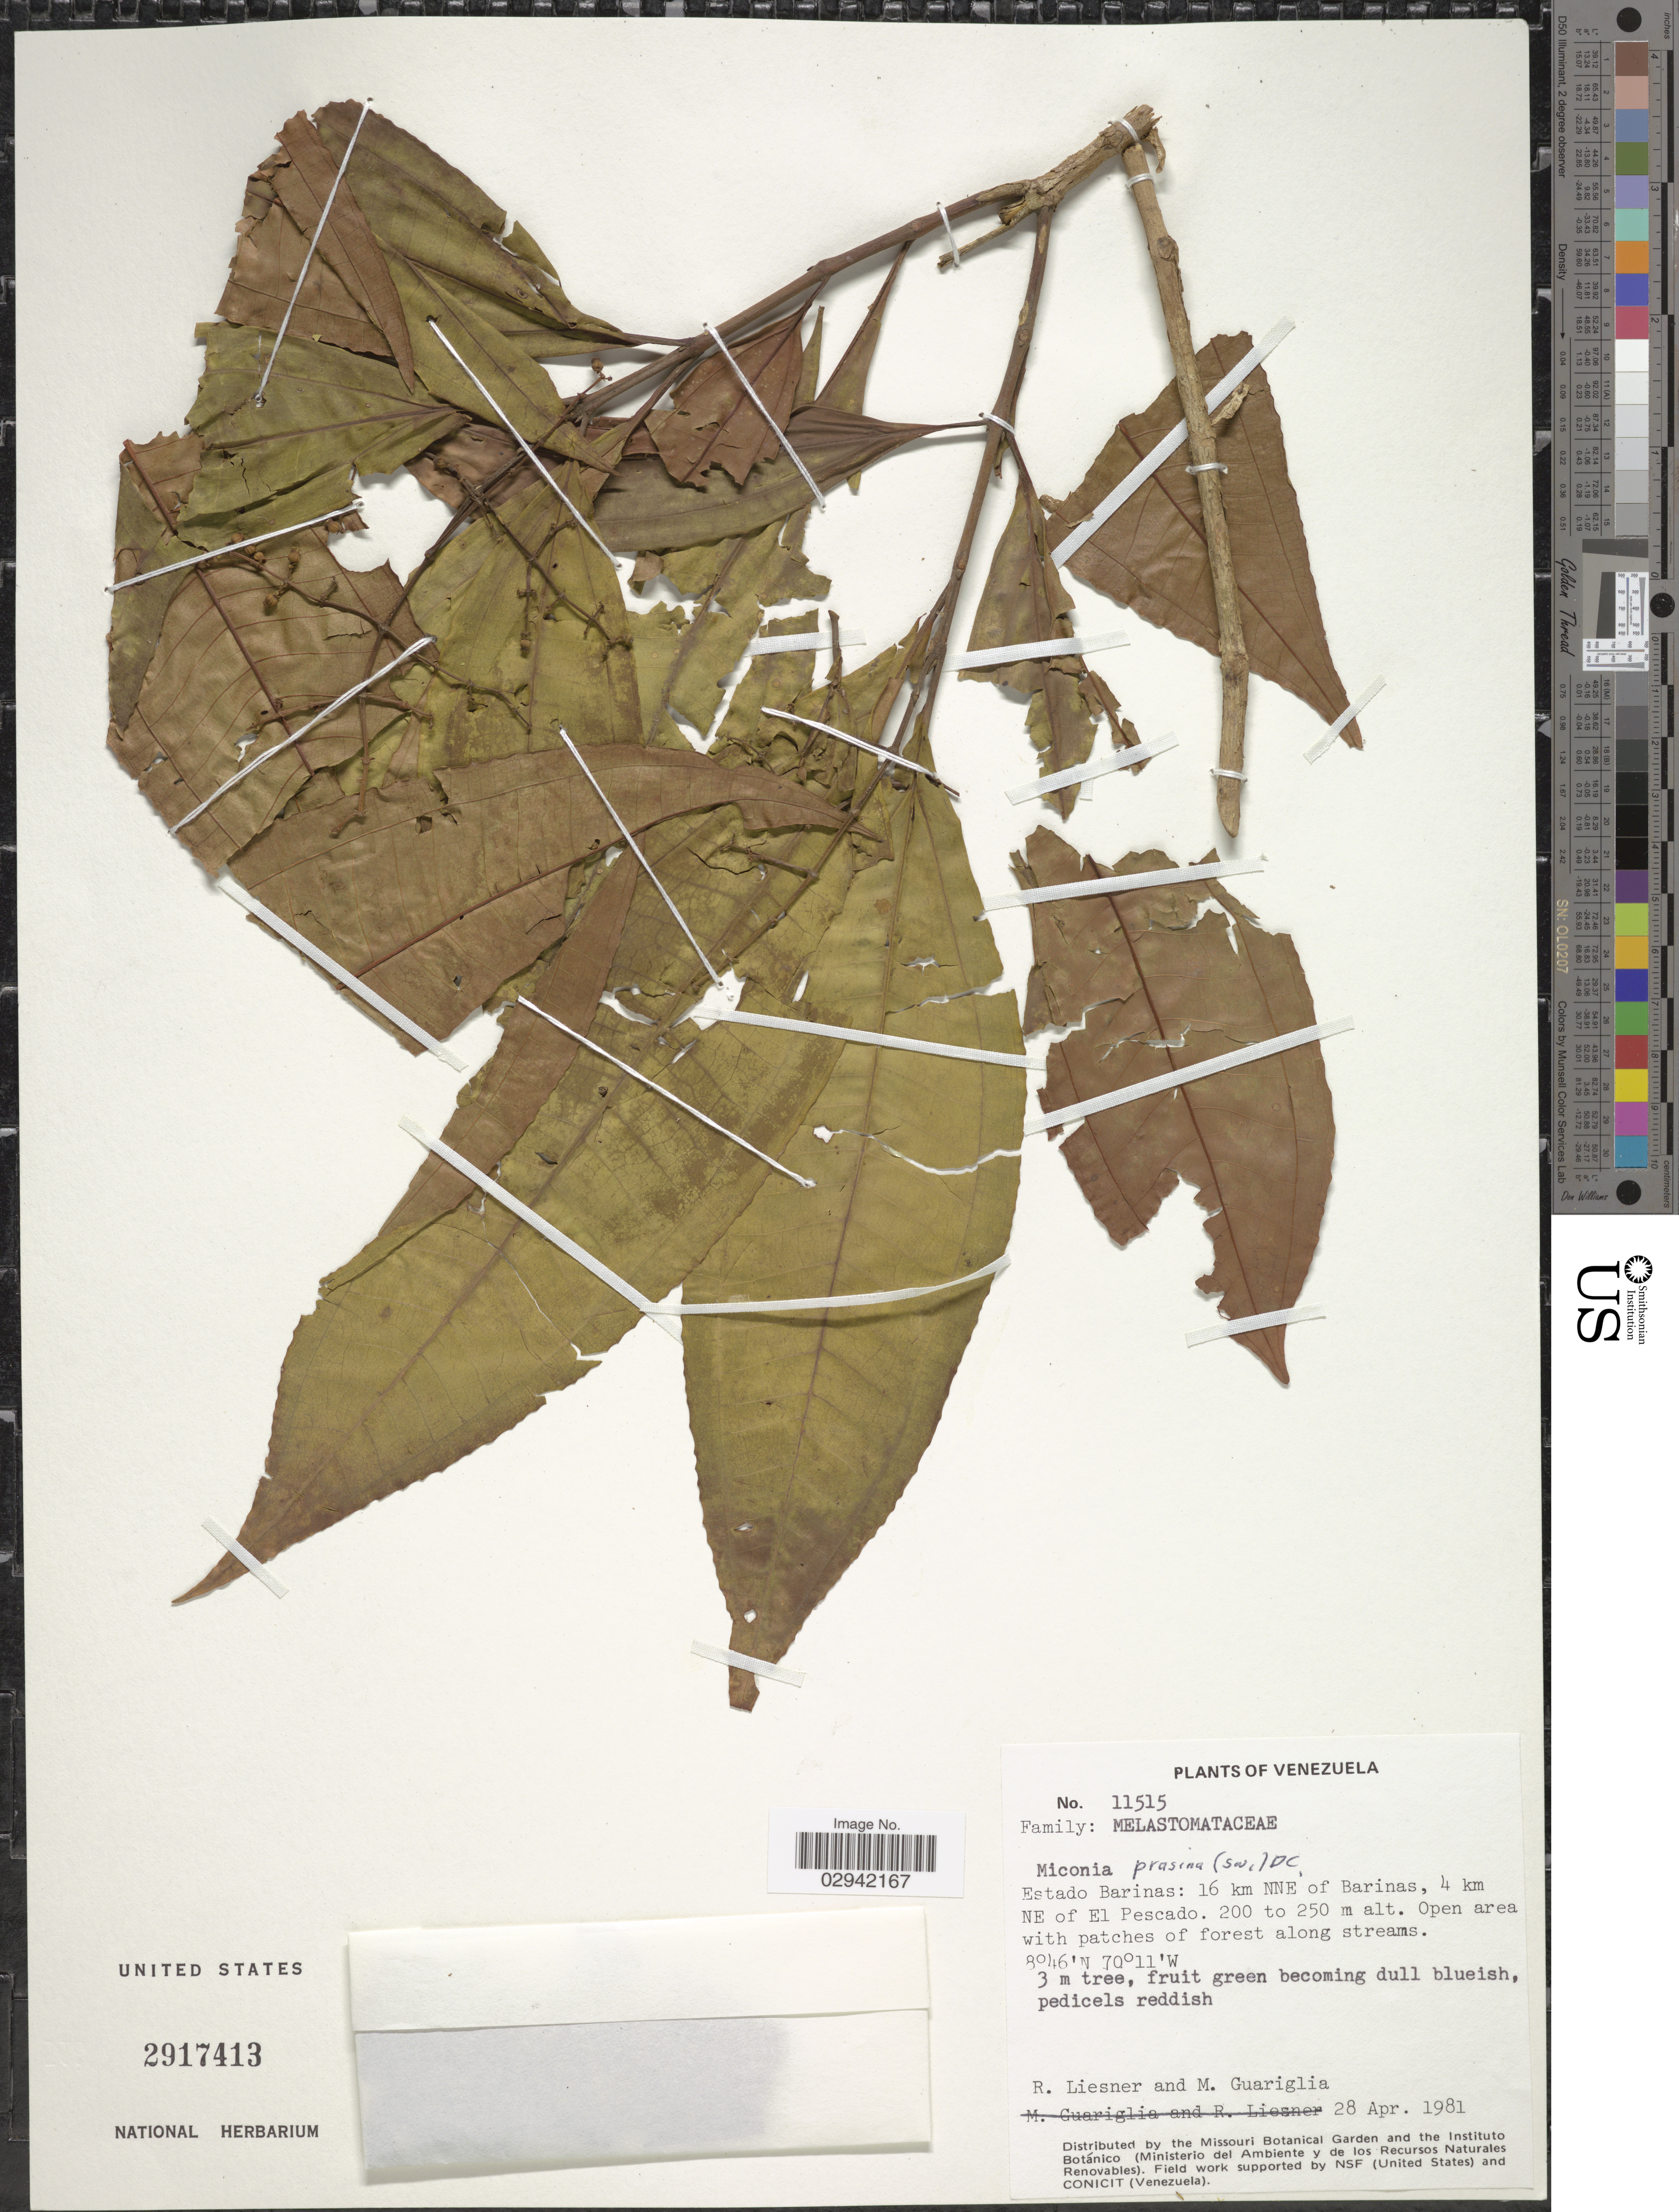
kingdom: Plantae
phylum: Tracheophyta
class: Magnoliopsida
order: Myrtales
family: Melastomataceae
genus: Miconia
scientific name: Miconia prasina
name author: (Sw.) DC.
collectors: R. L. Liesner & M. Guariglia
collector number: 11515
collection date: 1981-04-28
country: Venezuela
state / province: Barinas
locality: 16 km NNE of Barinas, 4 km NE of El Pescado.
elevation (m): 200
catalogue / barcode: US 2917413